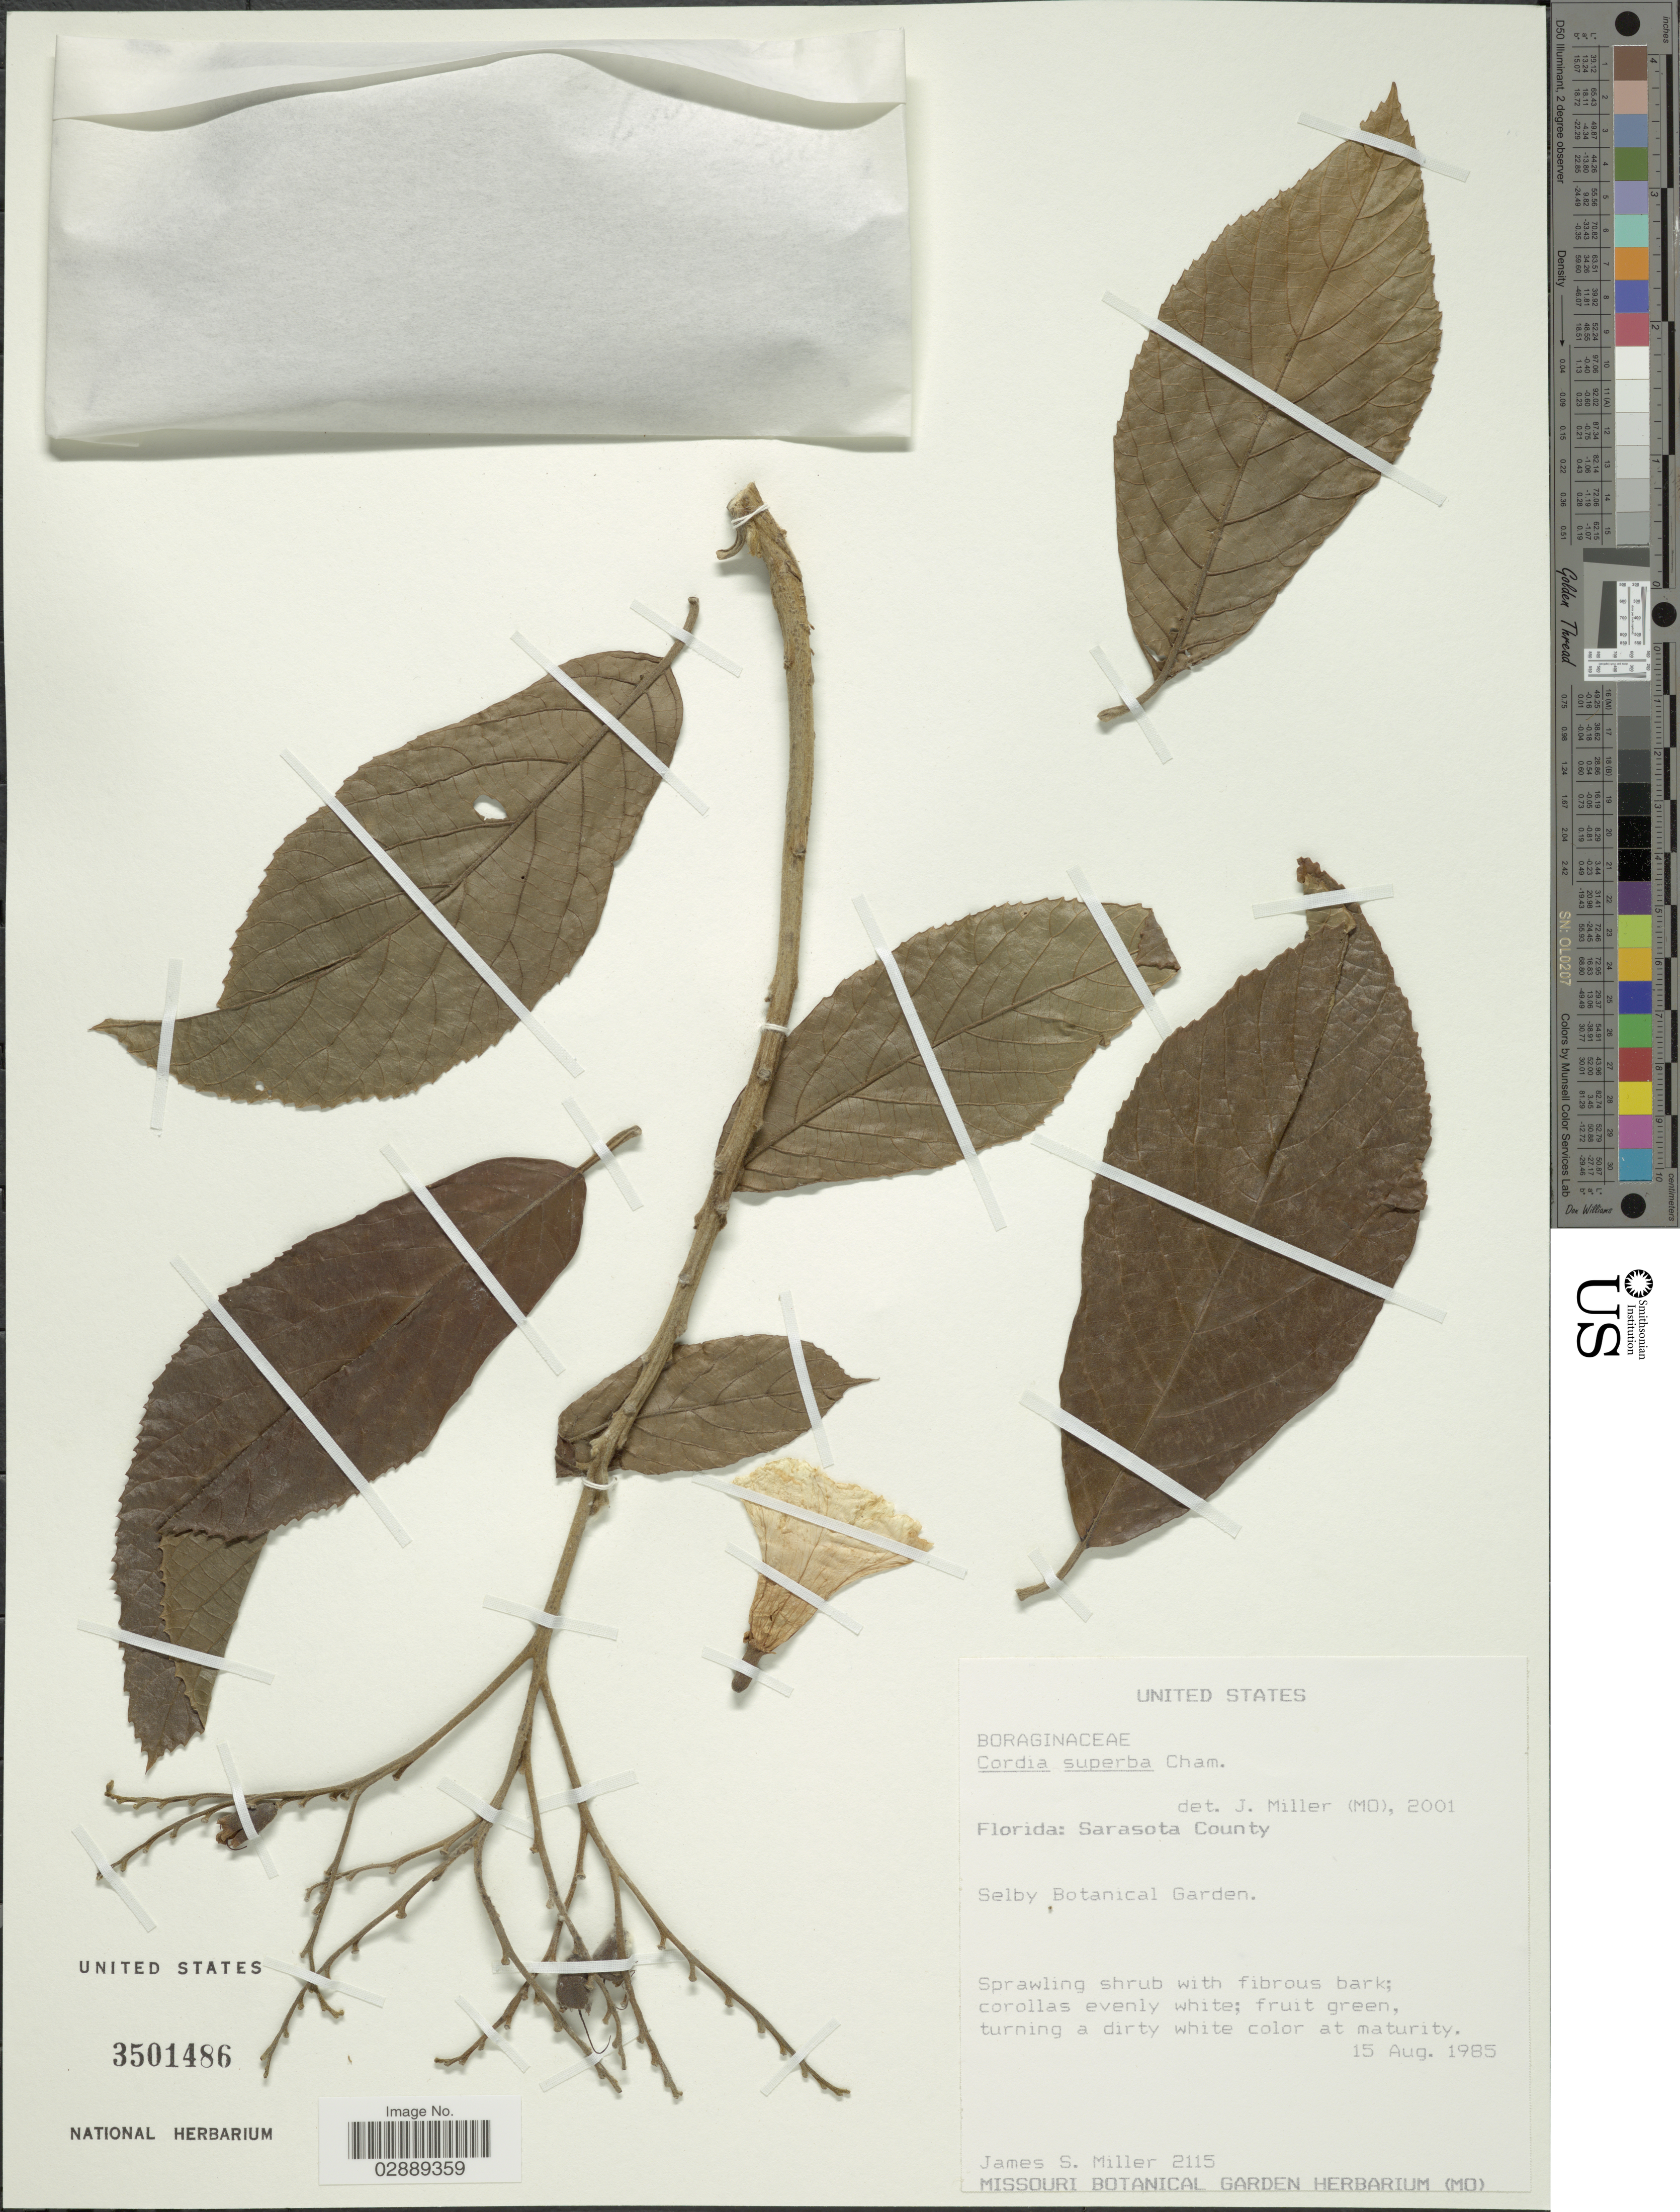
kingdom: Plantae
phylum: Tracheophyta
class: Magnoliopsida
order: Boraginales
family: Cordiaceae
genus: Cordia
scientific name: Cordia superba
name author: Cham.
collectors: J. S. Miller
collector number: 2115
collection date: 1985-08-15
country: United States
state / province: Florida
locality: Sarasota County. Selby Botanical Garden.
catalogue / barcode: US 3501486